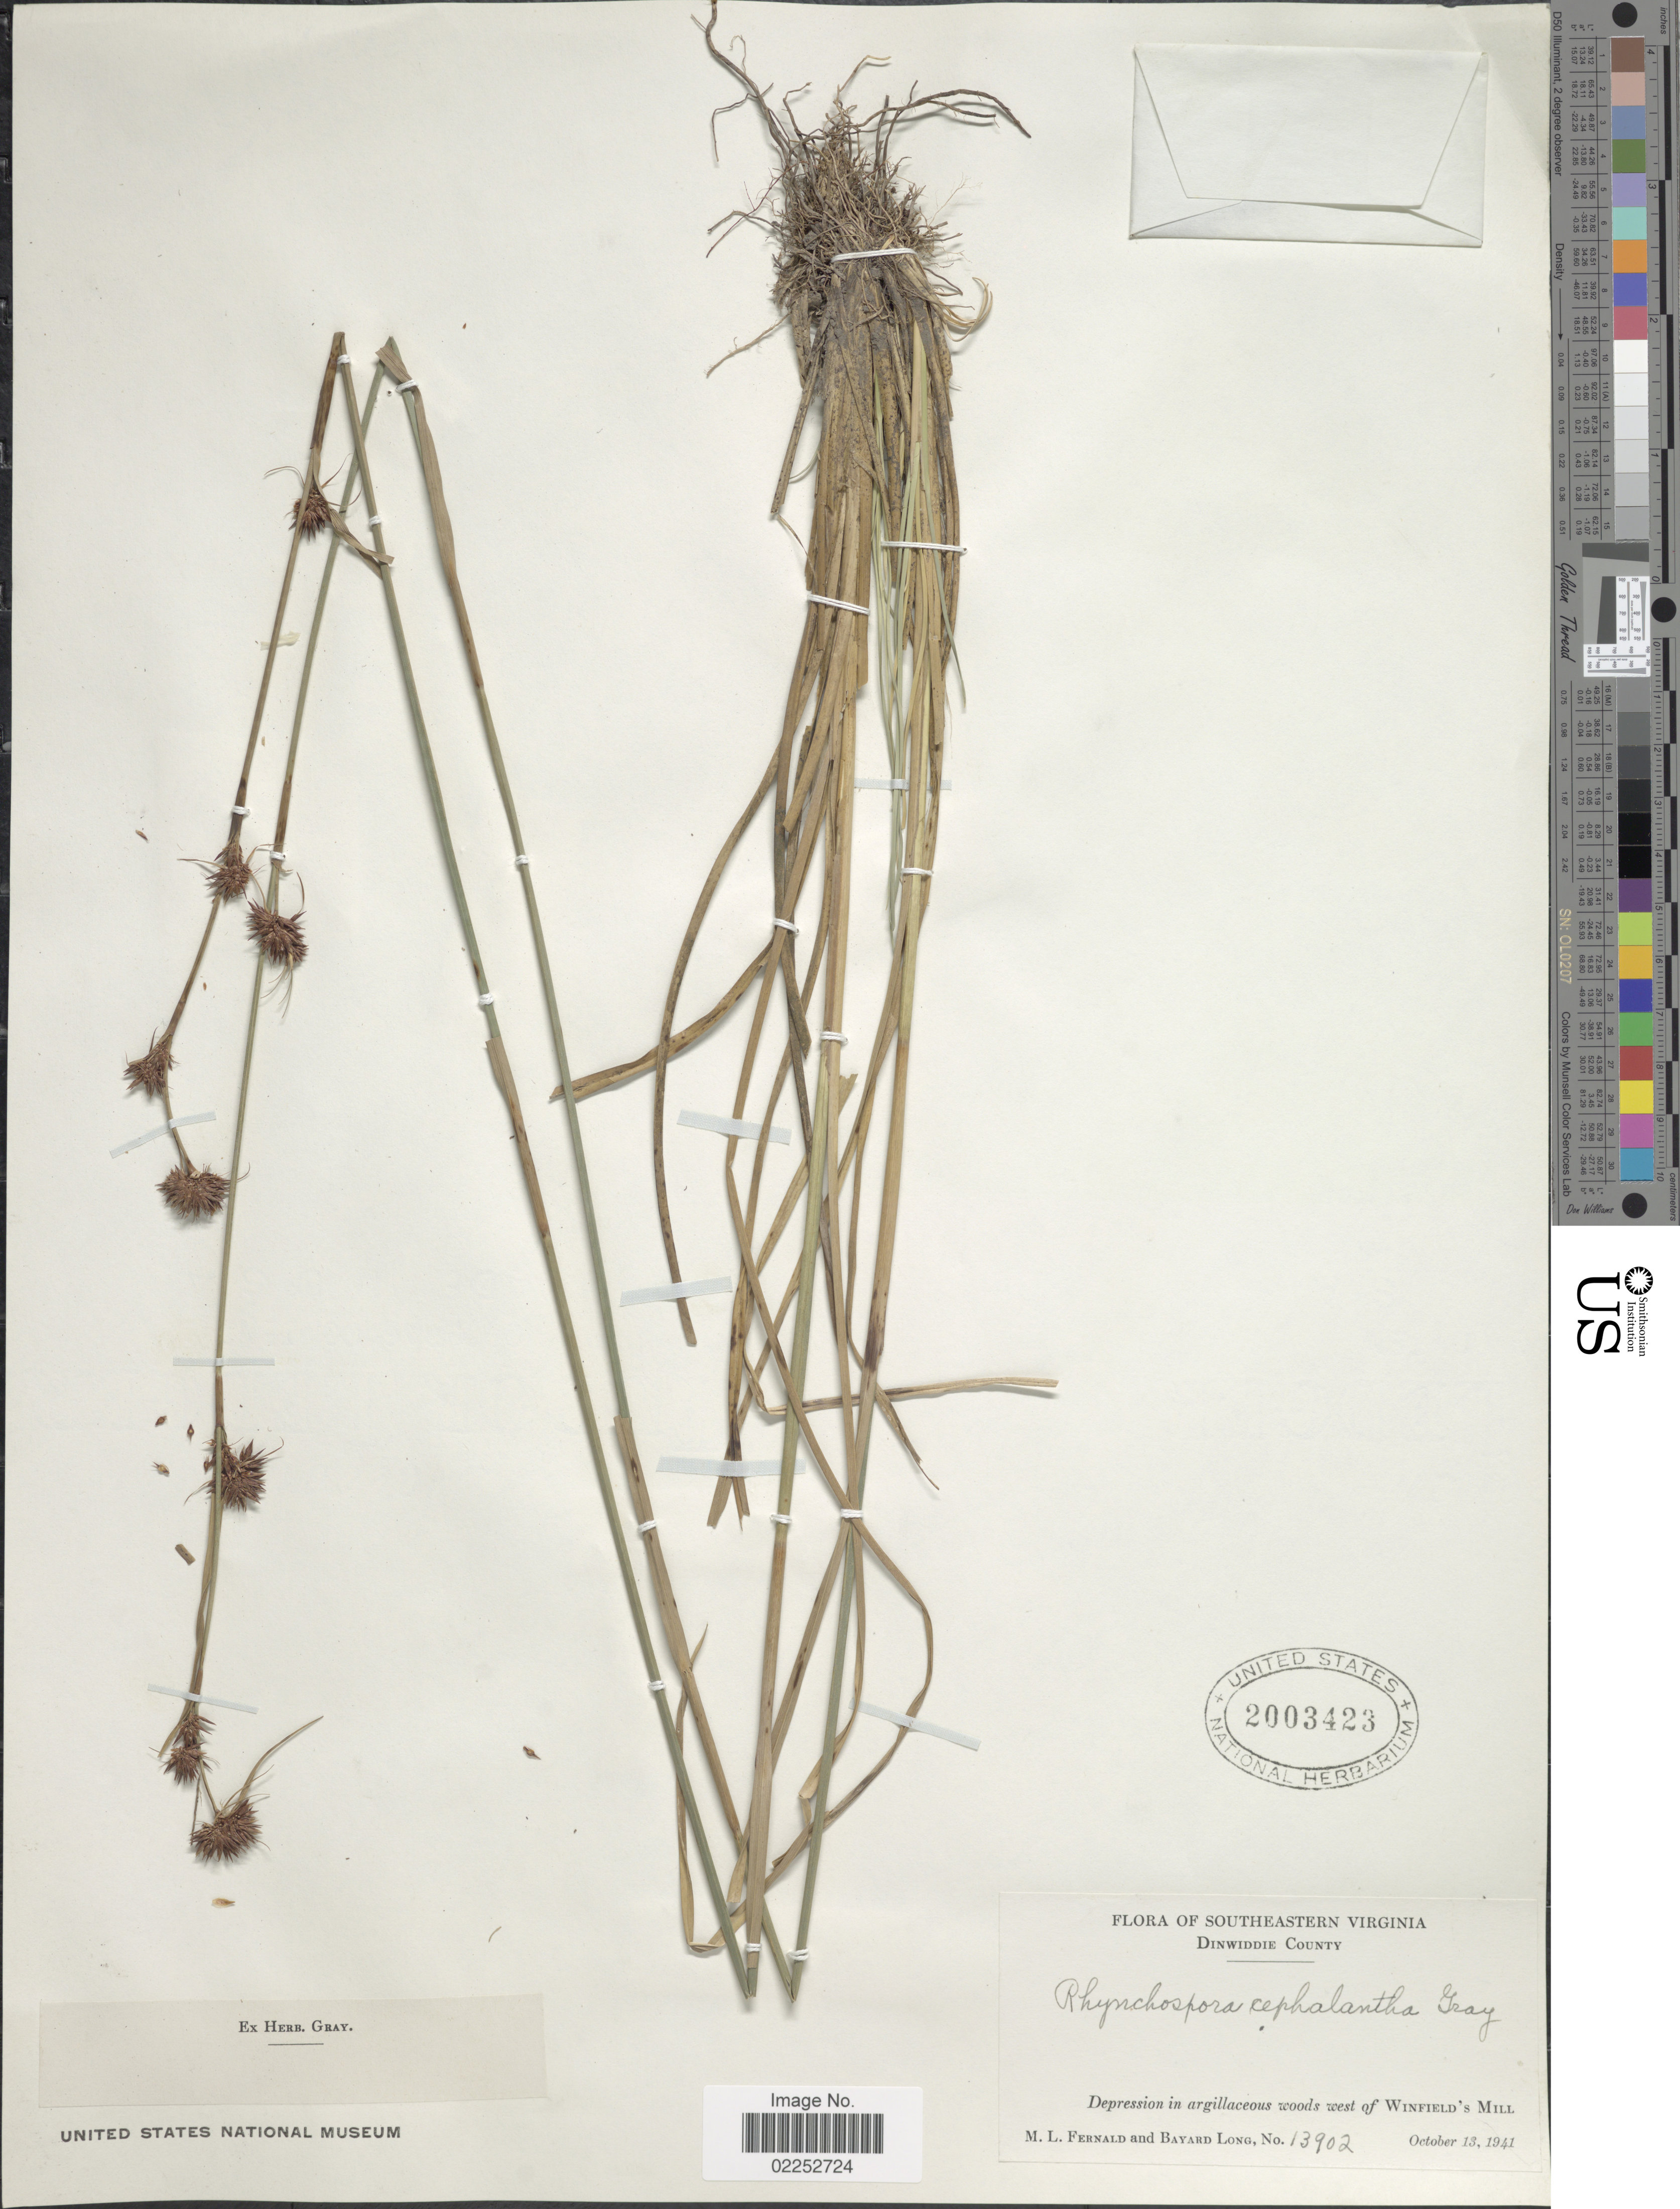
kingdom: Plantae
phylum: Tracheophyta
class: Liliopsida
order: Poales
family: Cyperaceae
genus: Rhynchospora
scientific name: Rhynchospora cephalantha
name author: A. Gray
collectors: M. L. Fernald & B. Long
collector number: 13902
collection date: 1941-10-13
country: United States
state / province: Virginia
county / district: Dinwiddie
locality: Southeastern Virginia. Dinwiddie County. west of Winfield's Mill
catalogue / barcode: US 2003423